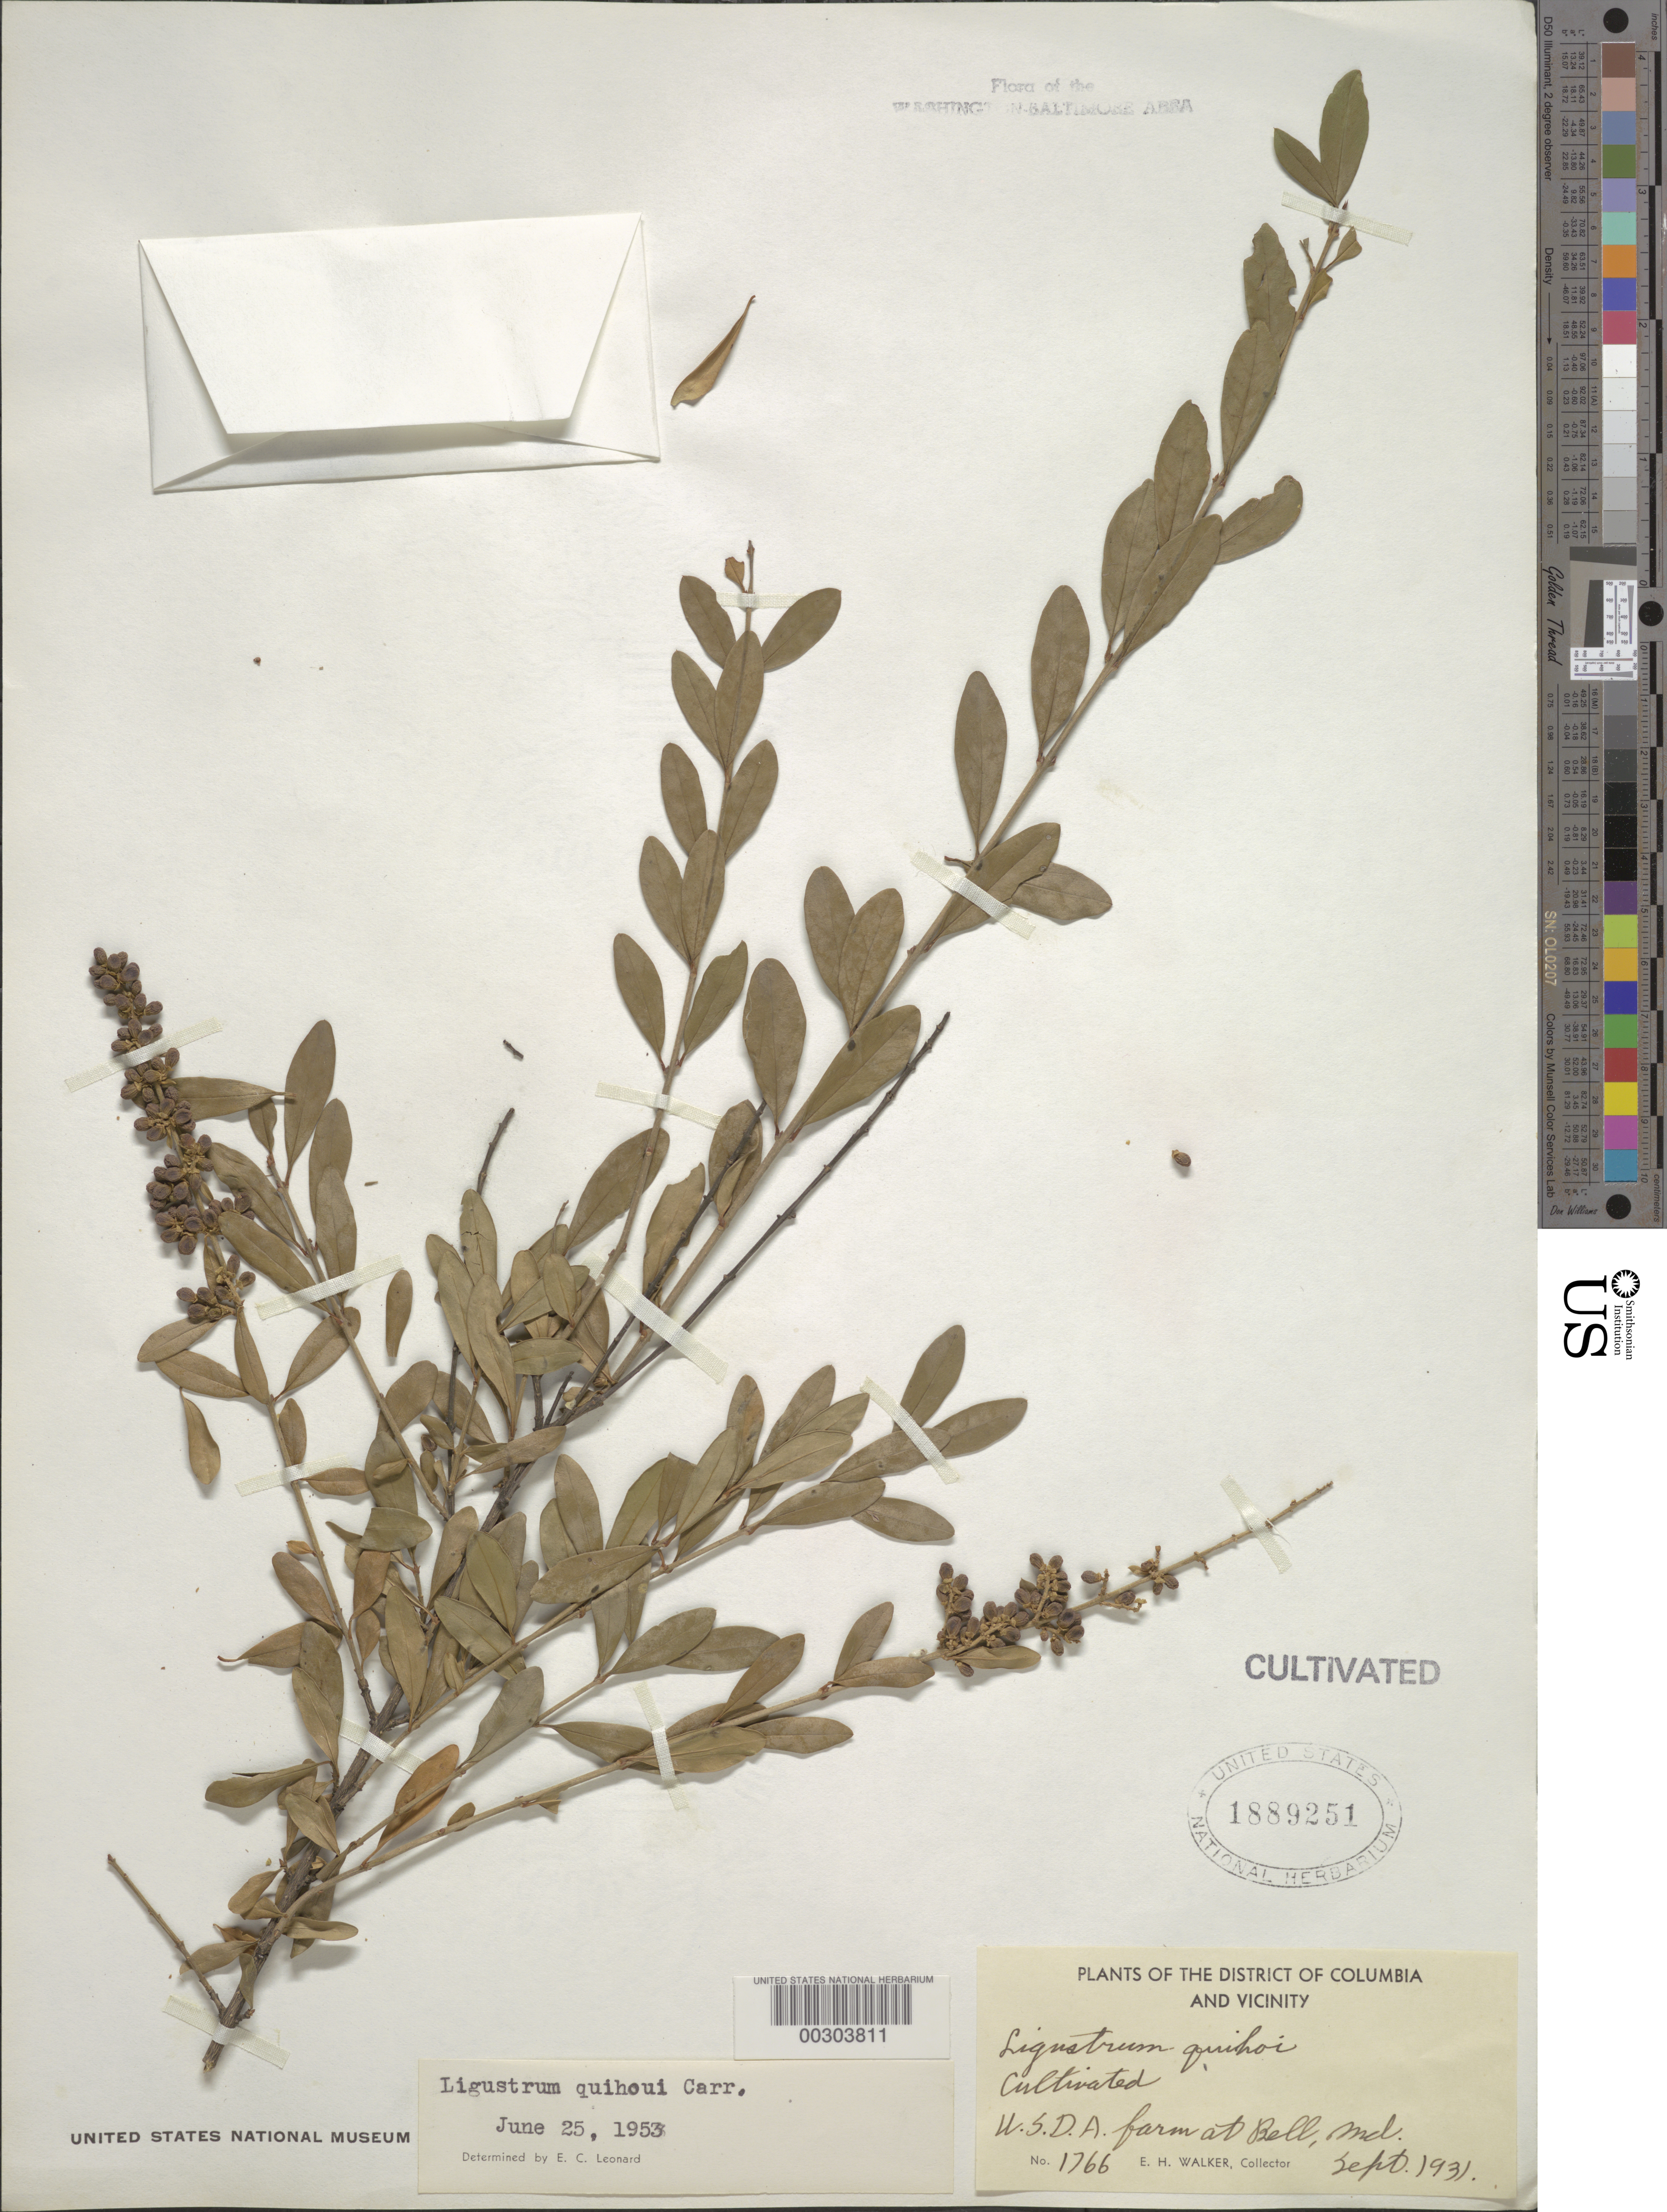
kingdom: Plantae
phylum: Tracheophyta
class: Magnoliopsida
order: Lamiales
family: Oleaceae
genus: Ligustrum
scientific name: Ligustrum quihoui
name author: Carrière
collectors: E. H. Walker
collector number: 1766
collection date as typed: Sep 1931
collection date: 1931-09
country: United States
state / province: Maryland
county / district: Prince George's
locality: Bell, U.S.D.A. Farm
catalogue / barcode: US 1889251